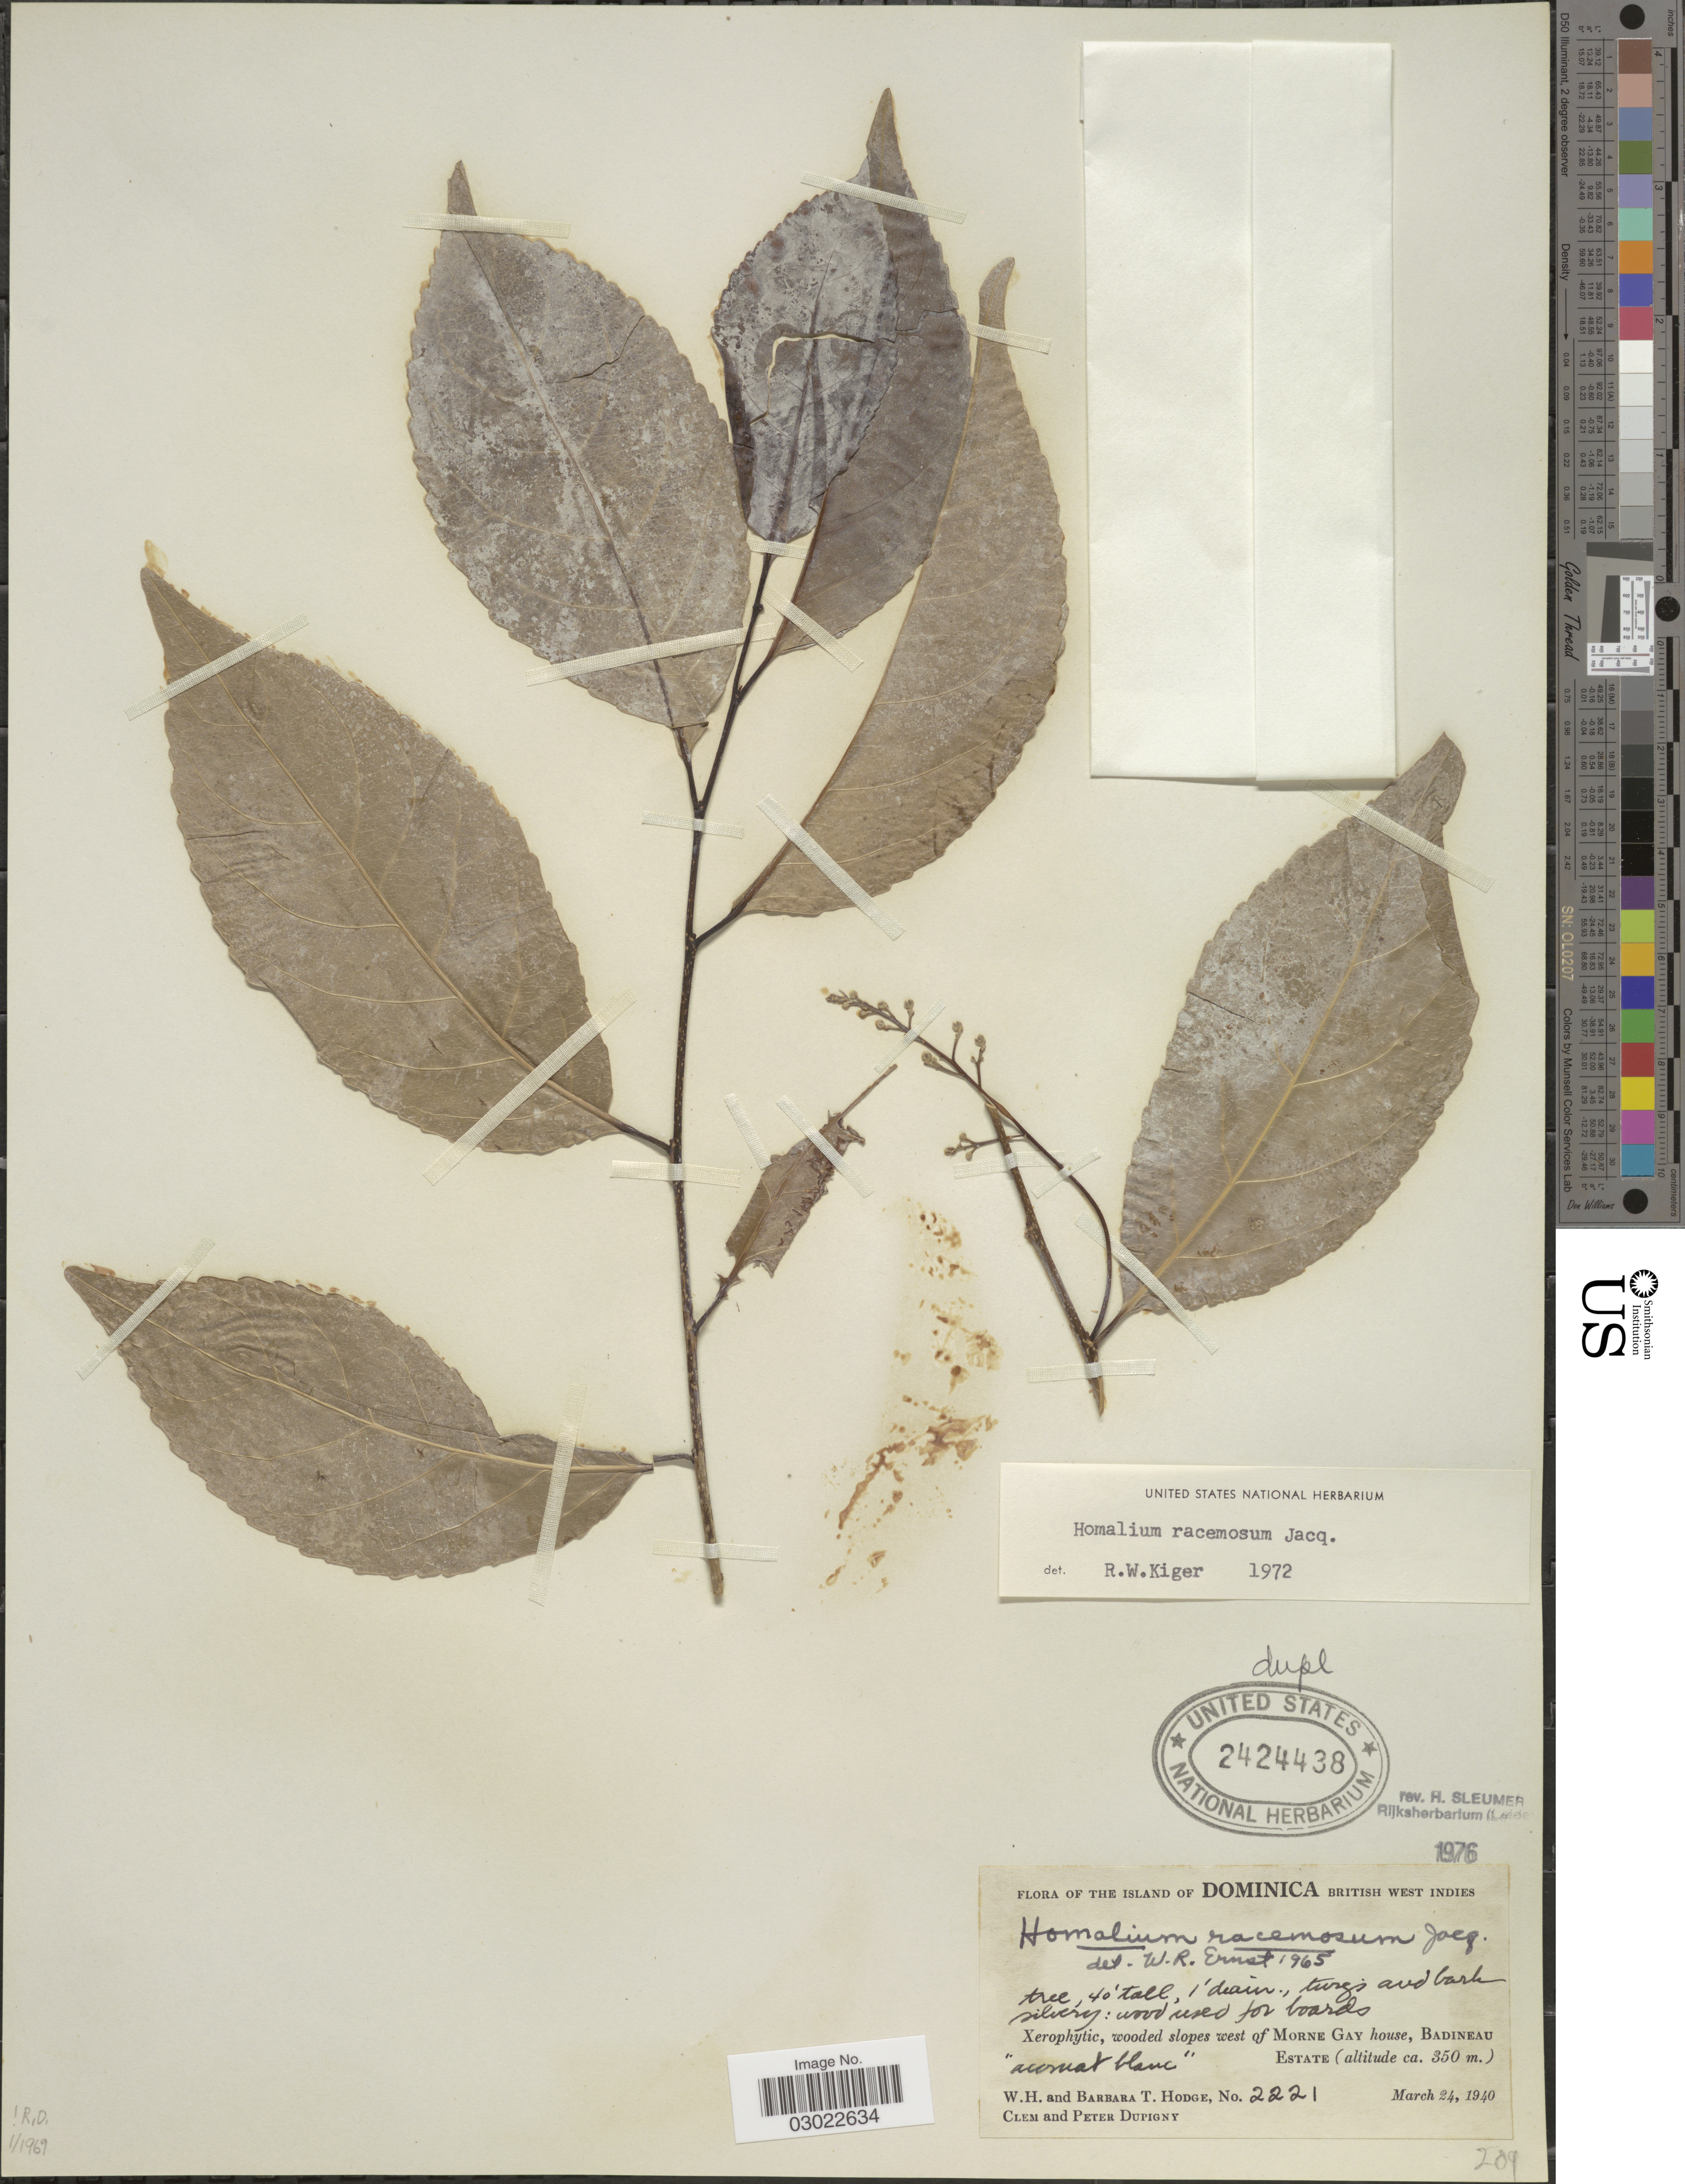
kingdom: Plantae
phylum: Tracheophyta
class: Magnoliopsida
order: Malpighiales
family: Salicaceae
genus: Homalium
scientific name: Homalium racemosum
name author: Jacq.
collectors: W. Hodge, B. Hodge, C. Dupigny & P. Dupigny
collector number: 2221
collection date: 1940-03-24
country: Dominica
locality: The Island of Dominica British West Indies. Xerophytic, wooded slope west of Morne Gay house, Badineau Estate.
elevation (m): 350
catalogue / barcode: US 2424438